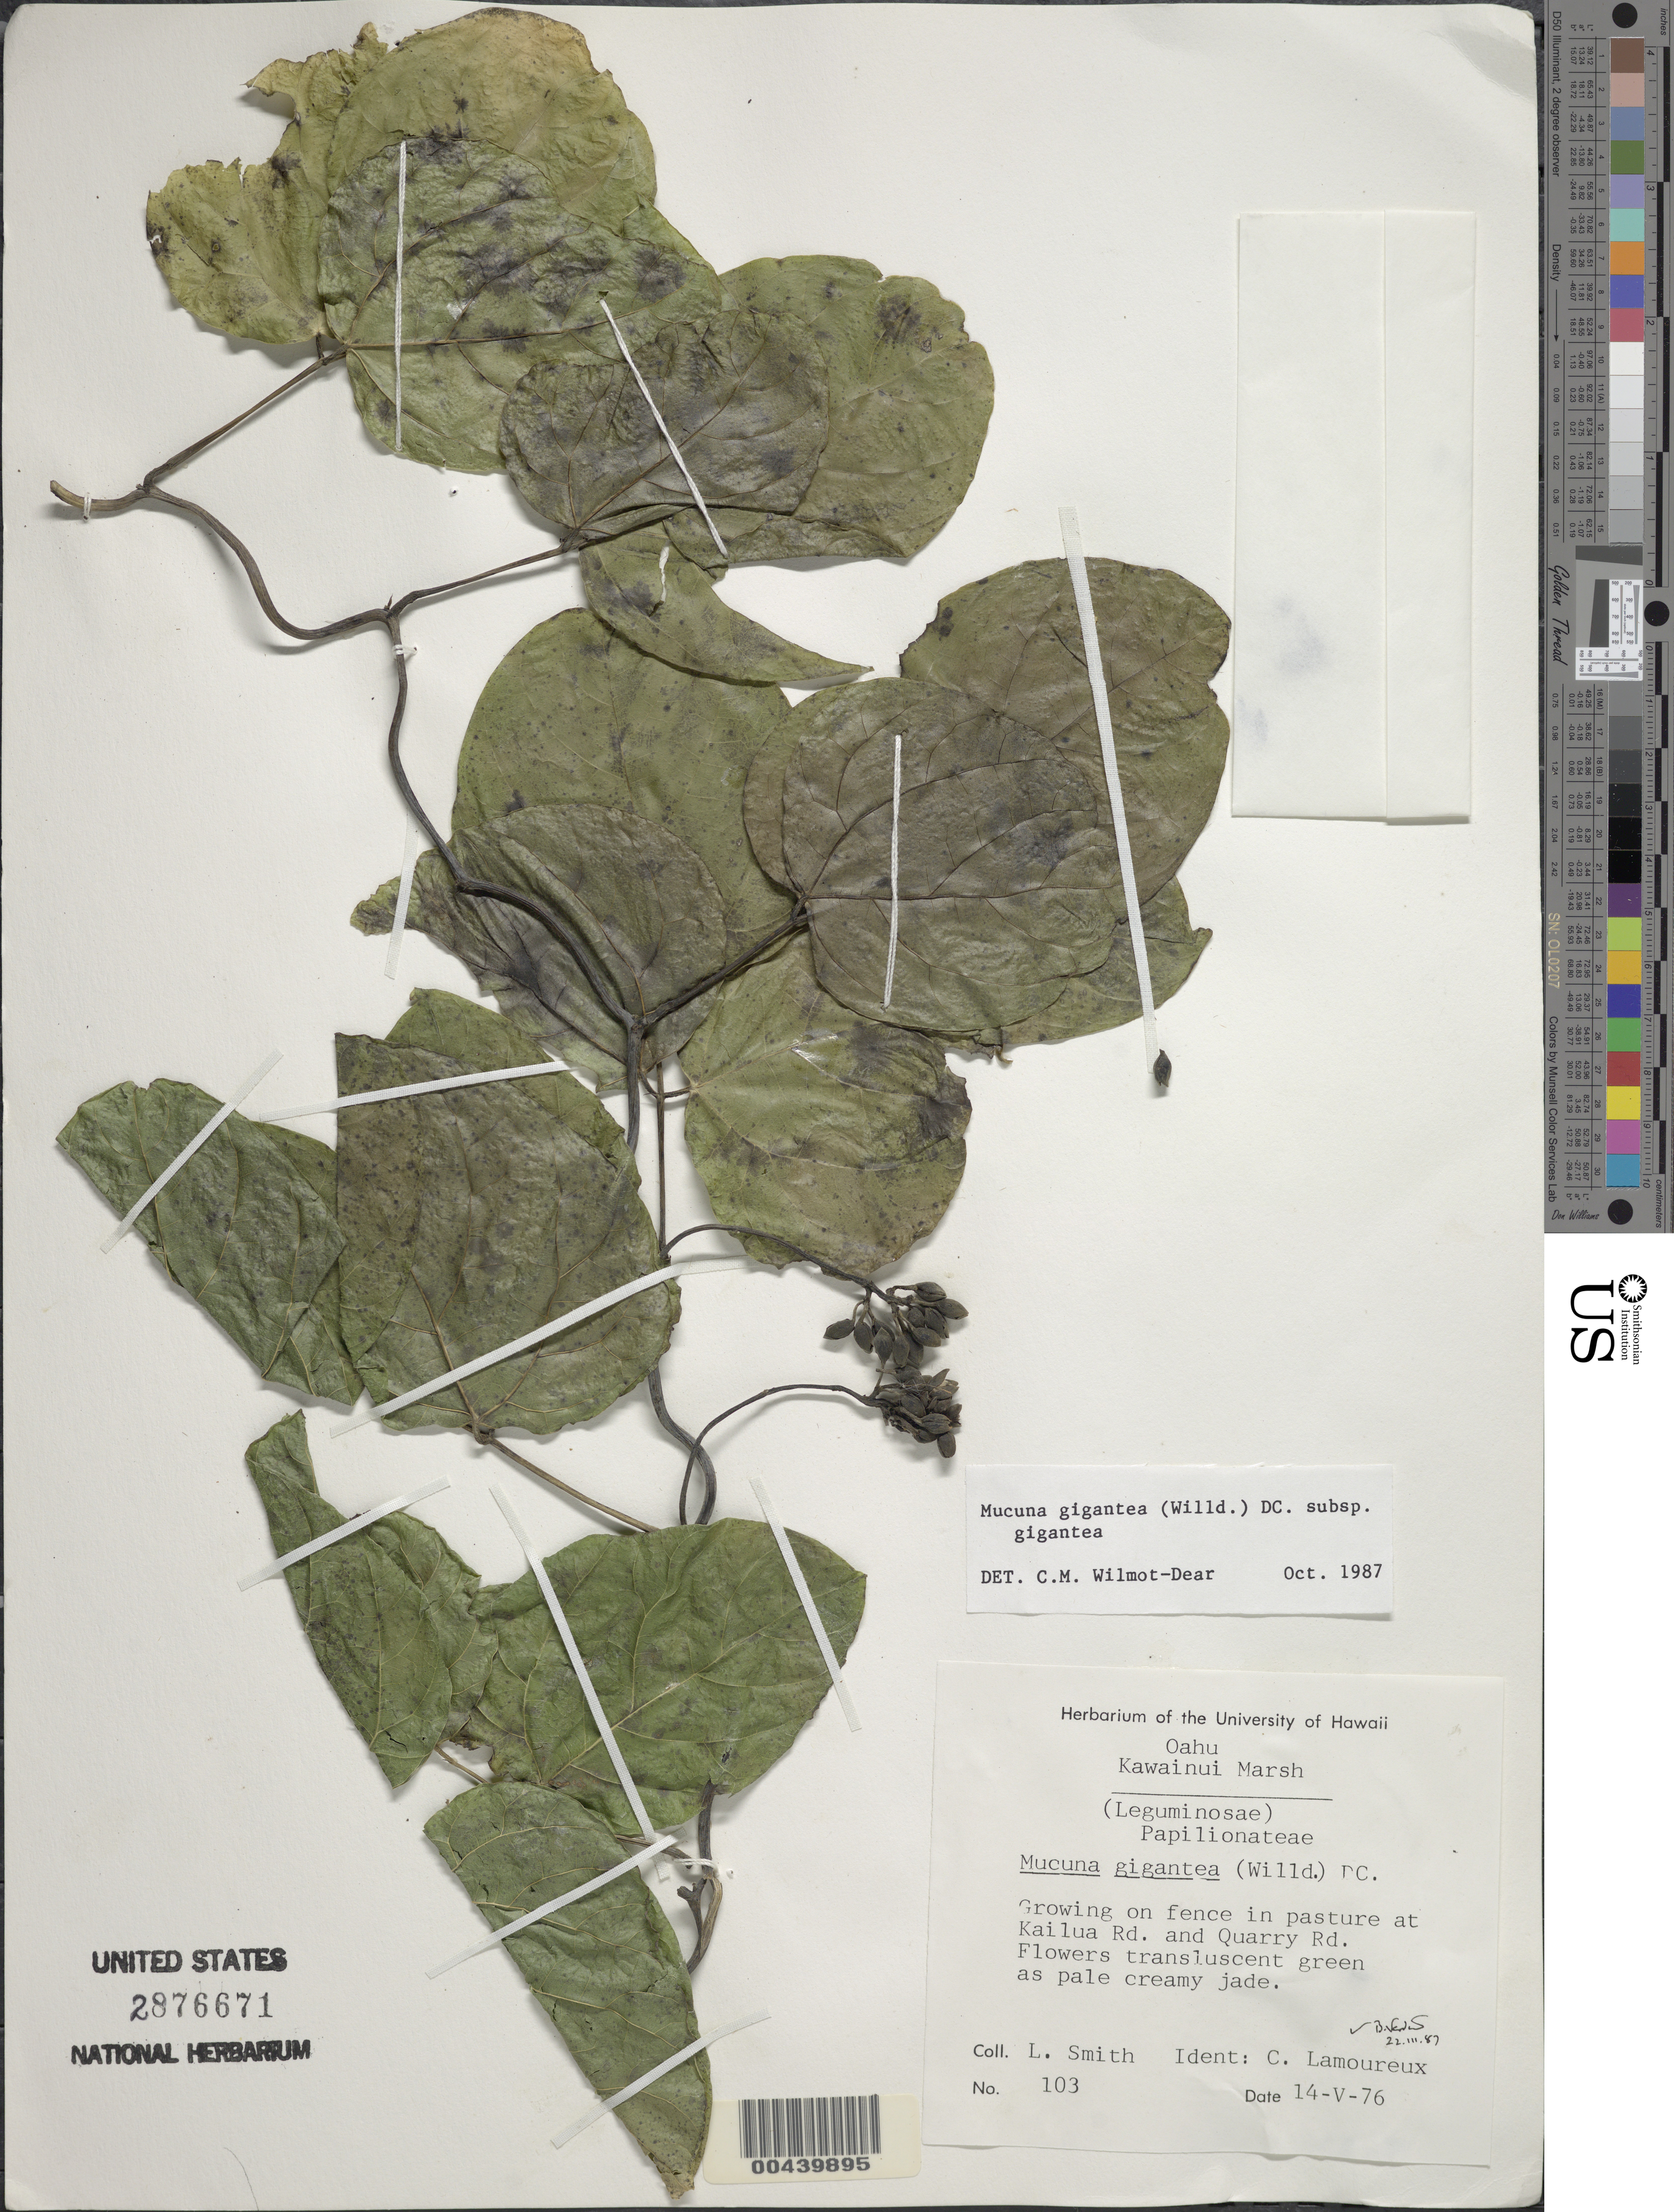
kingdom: Plantae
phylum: Tracheophyta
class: Magnoliopsida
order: Fabales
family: Fabaceae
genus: Mucuna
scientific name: Mucuna gigantea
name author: (Willd.) DC.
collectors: L. Smith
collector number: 103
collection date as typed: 14 May 1976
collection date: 1976-05-14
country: United States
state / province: Hawaii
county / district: Honolulu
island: Oahu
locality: In pasture at Kailua Rd. and Quarry Rd., Kawainui Marsh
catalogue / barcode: US 2876671